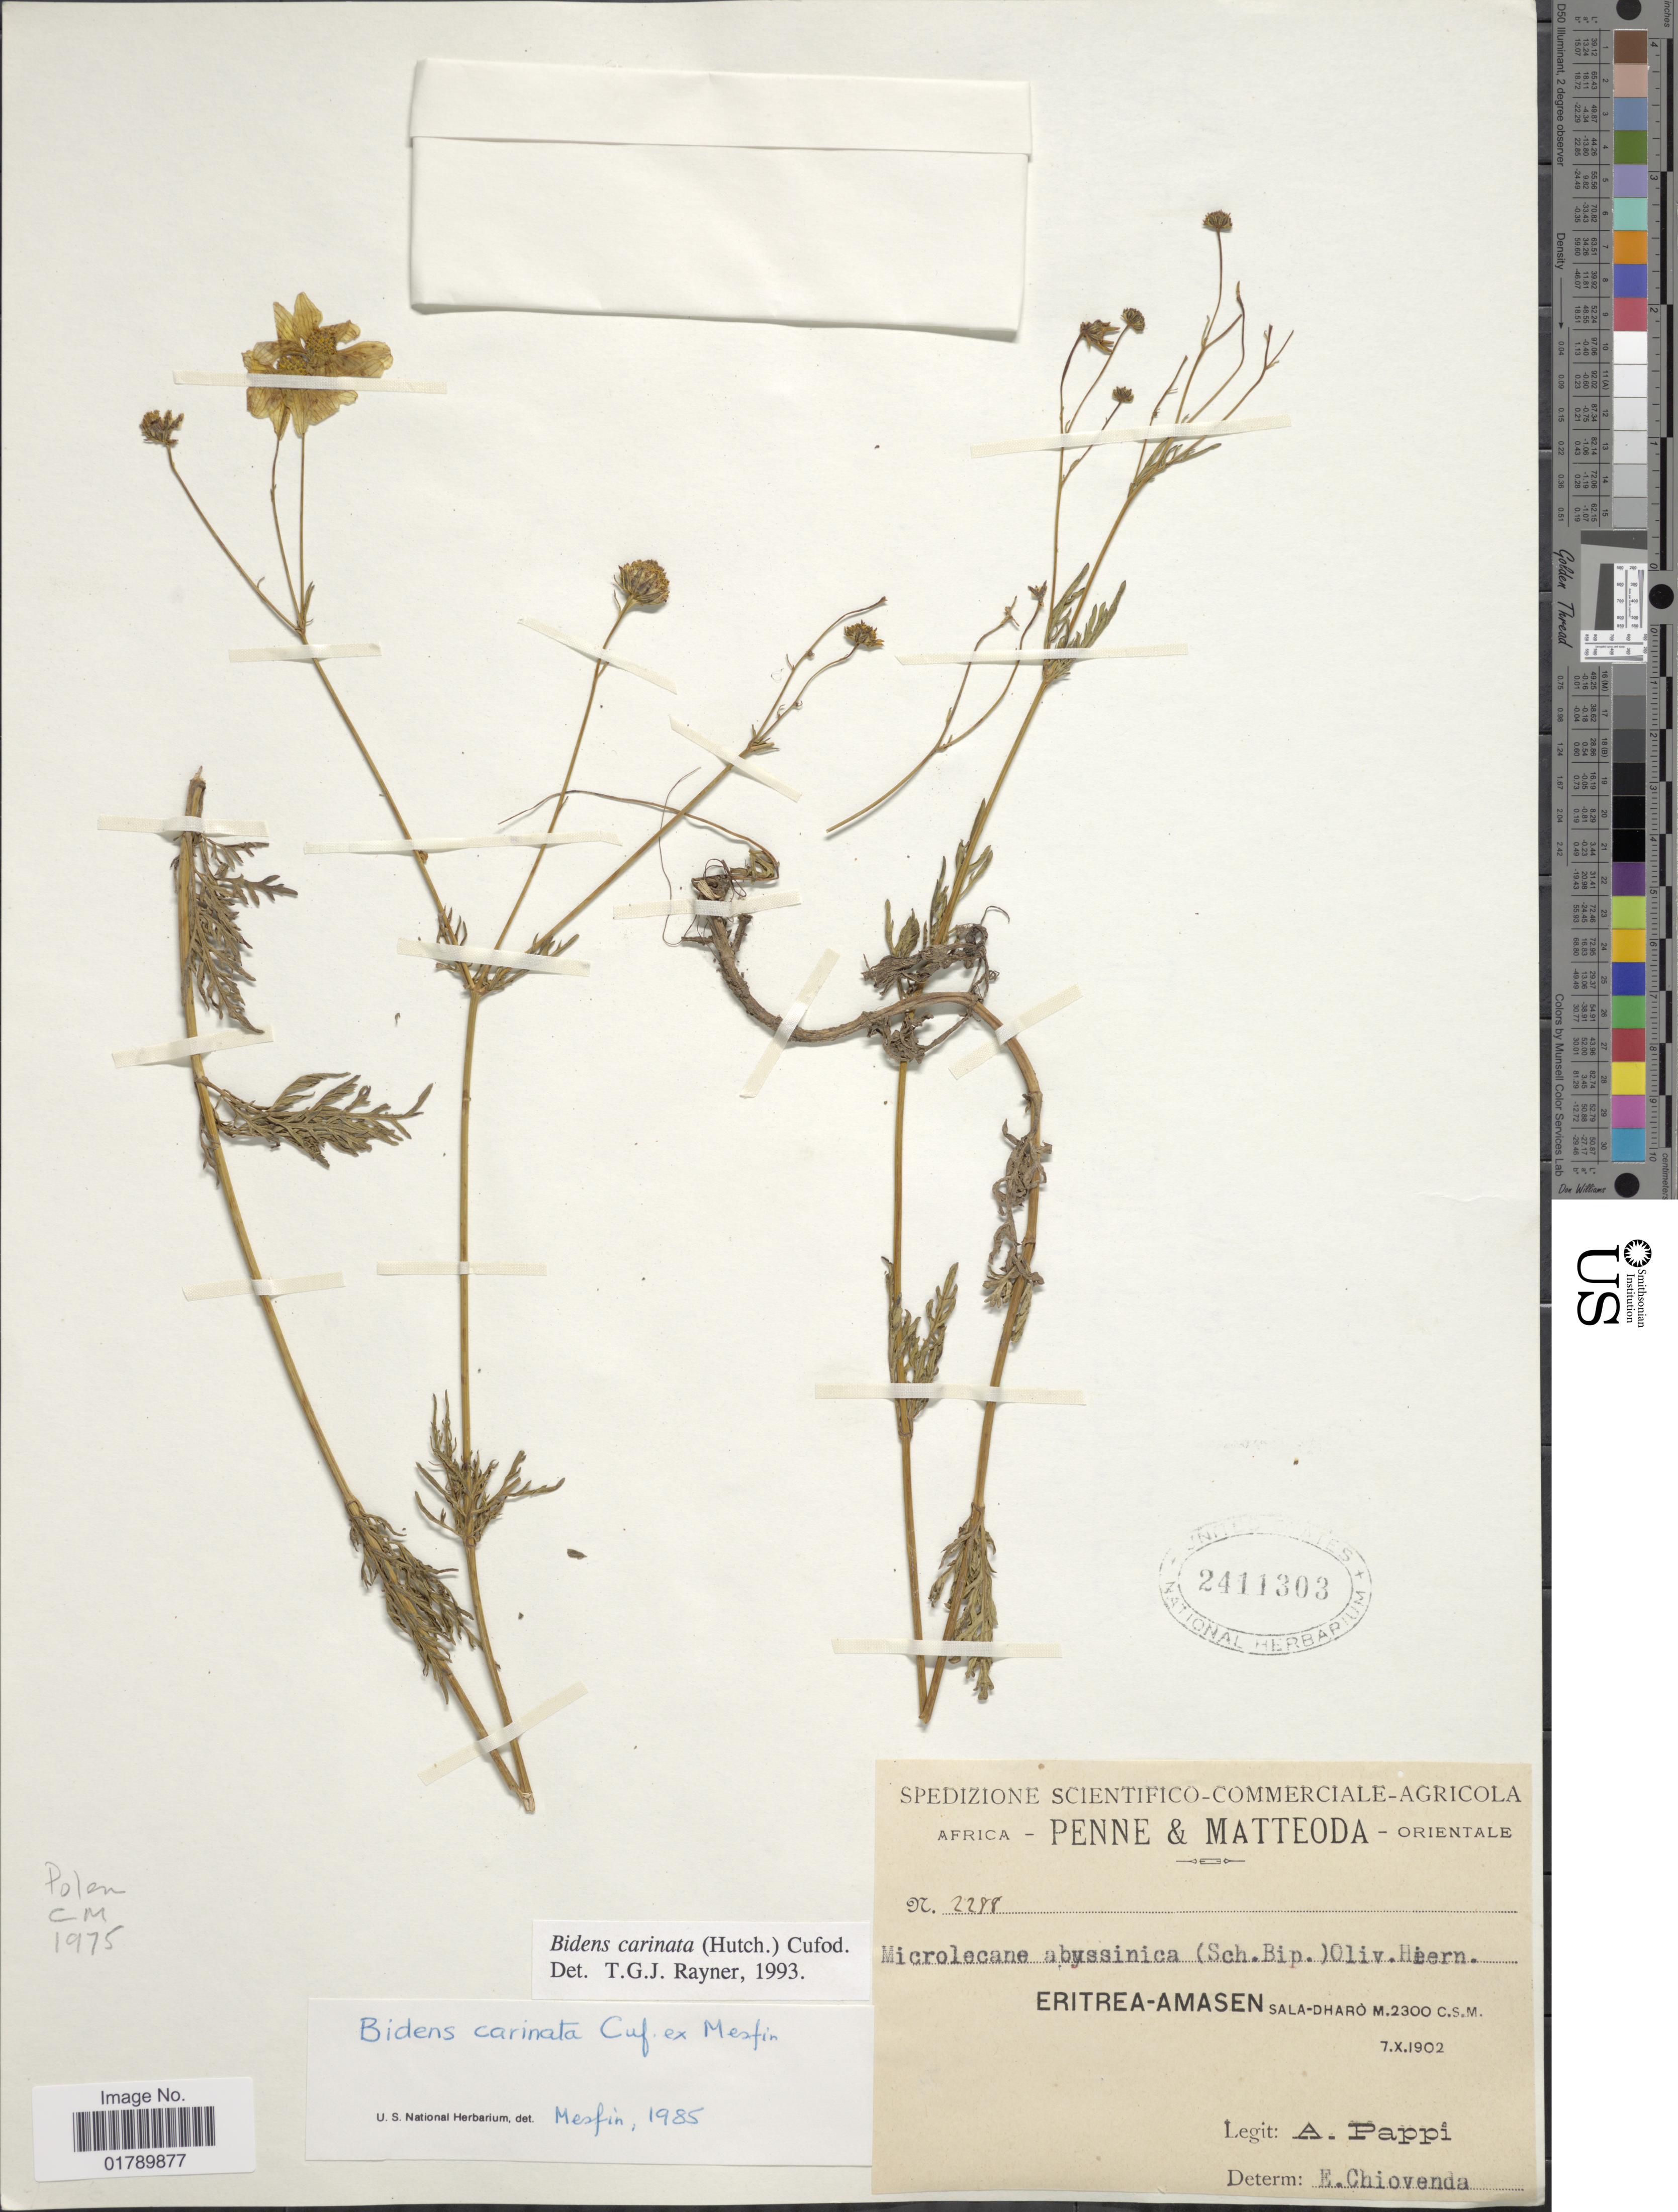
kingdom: Plantae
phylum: Tracheophyta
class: Magnoliopsida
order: Asterales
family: Asteraceae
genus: Bidens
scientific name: Bidens carinata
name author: Cufod. ex Mesfin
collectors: A. Pappi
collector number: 2288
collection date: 1902-10-07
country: Eritrea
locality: Penne & Matteode-orientale. Eritrea-Amasen Sala-Dharo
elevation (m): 2300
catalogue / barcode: US 2411303